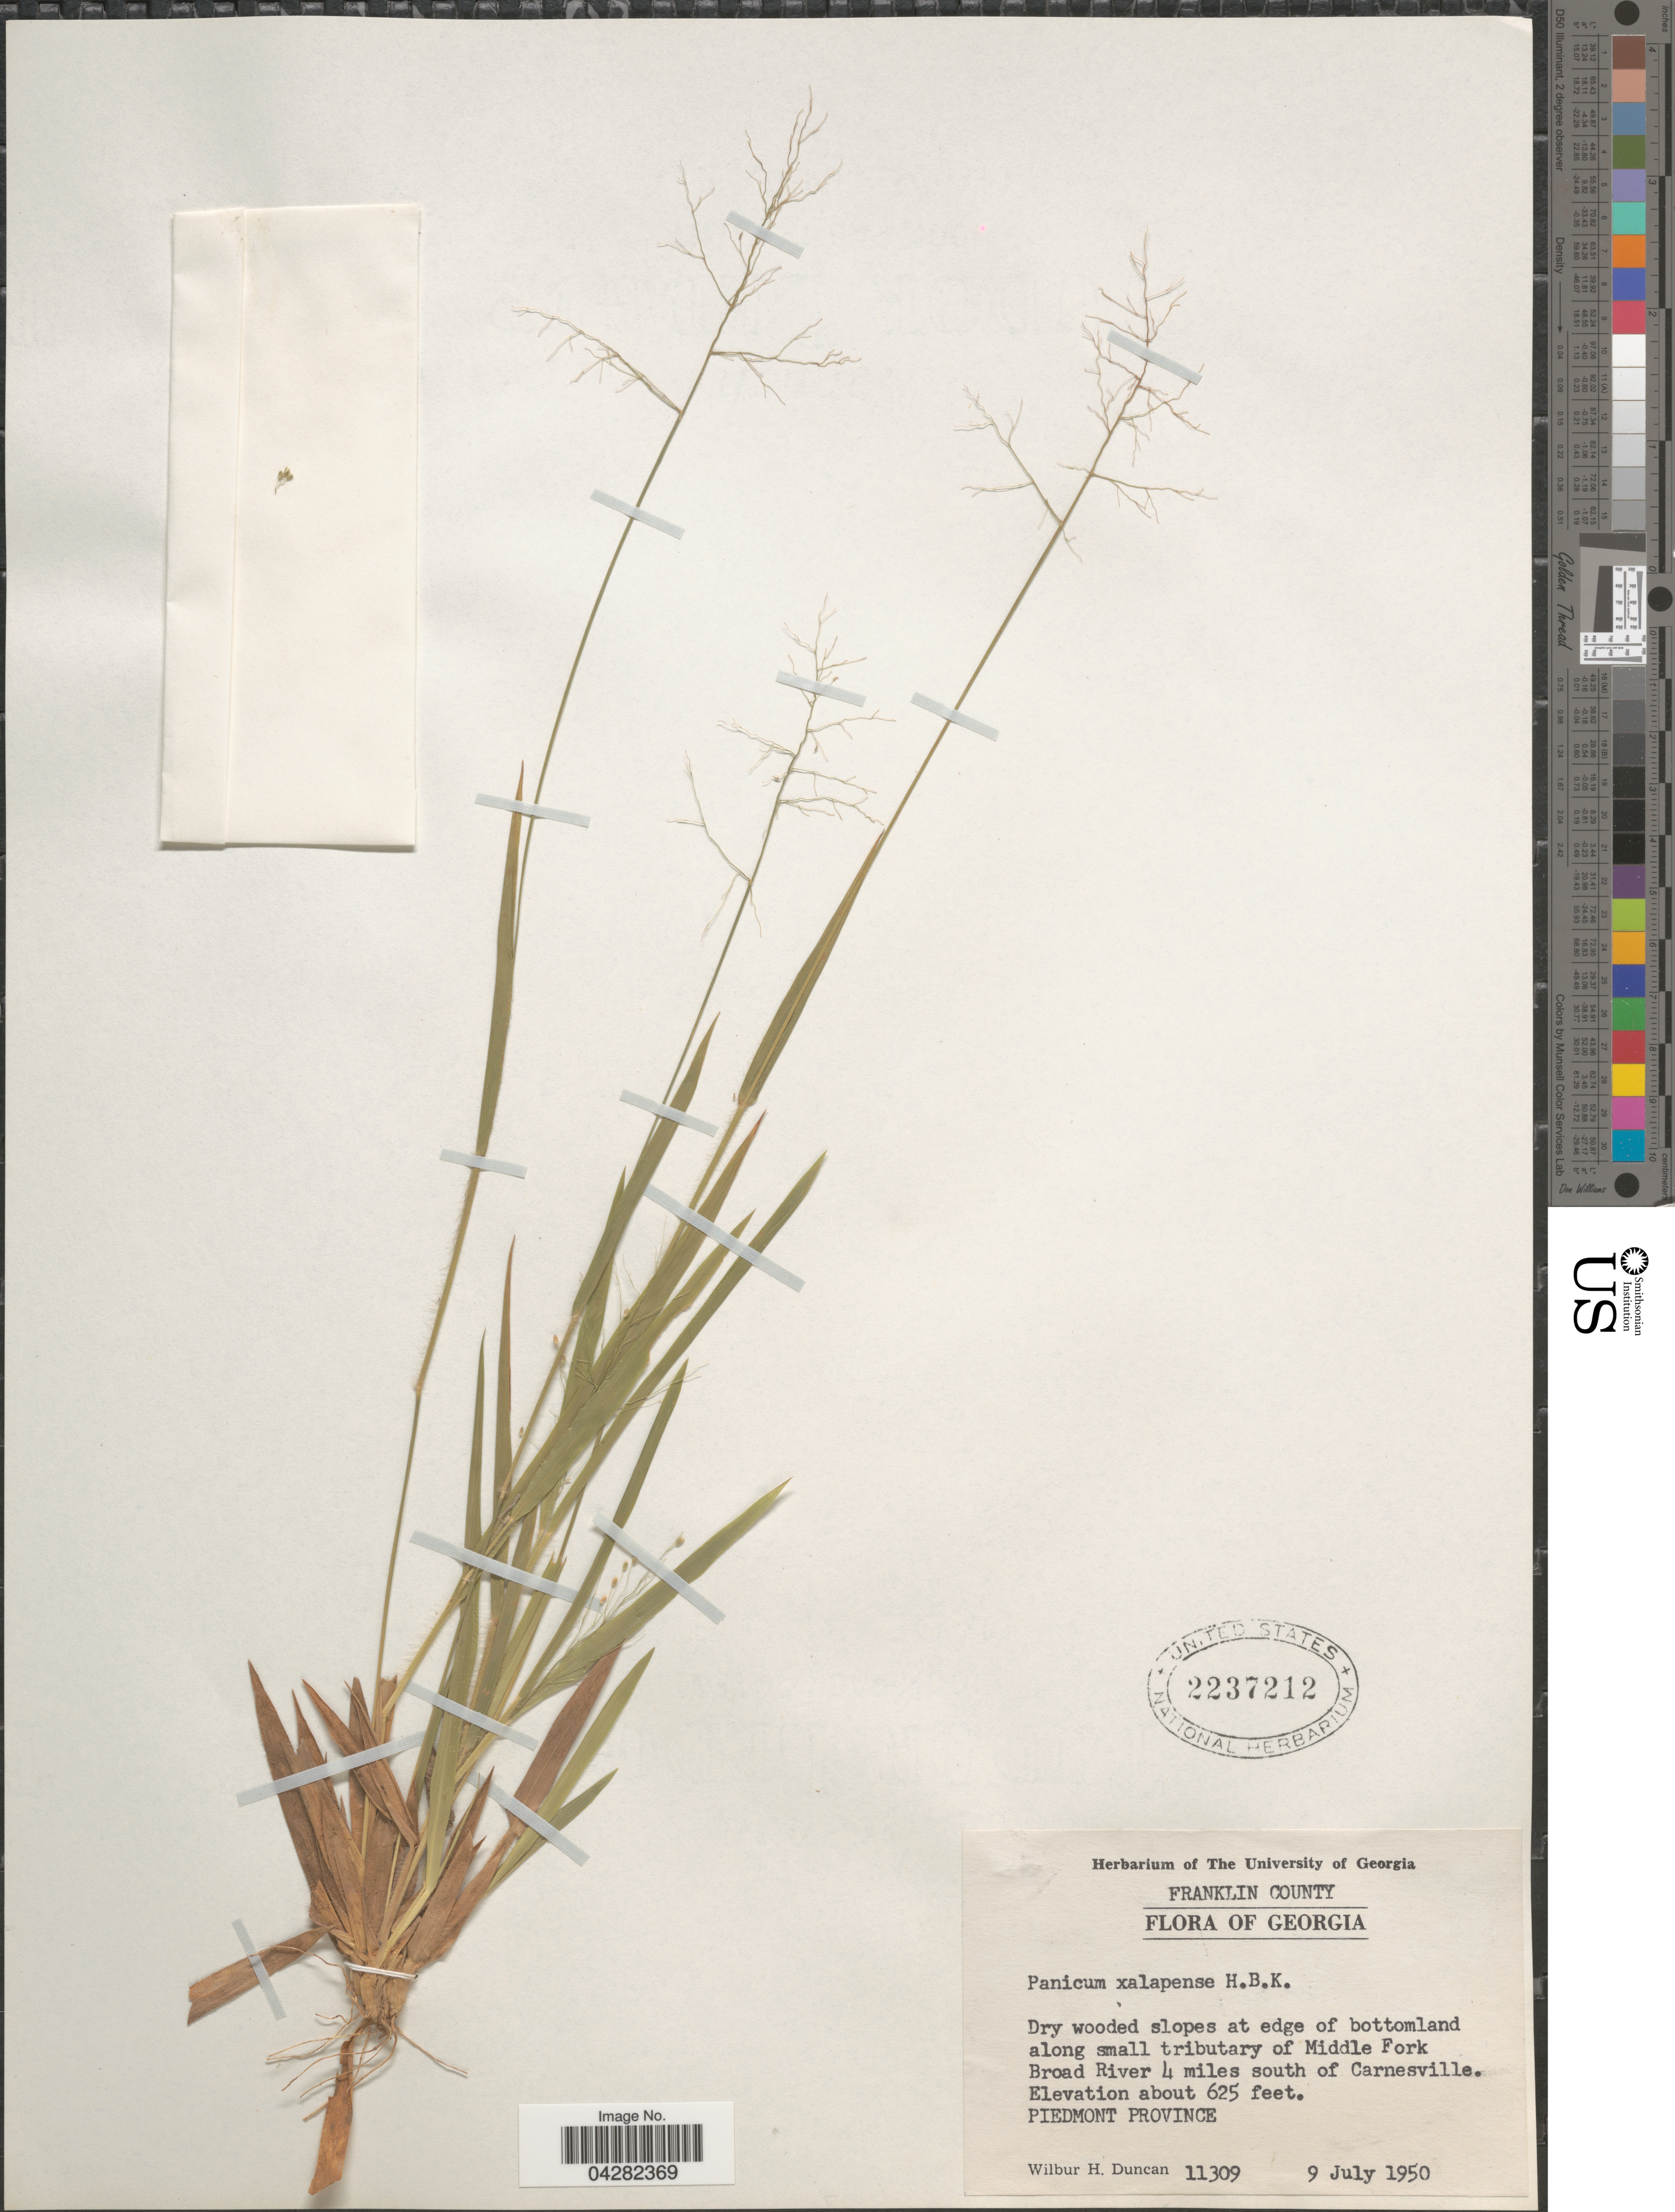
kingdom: Plantae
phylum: Tracheophyta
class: Liliopsida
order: Poales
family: Poaceae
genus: Dichanthelium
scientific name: Dichanthelium laxiflorum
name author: (Lam.) Gould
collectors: W. H. Duncan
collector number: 11309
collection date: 1950-07-09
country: United States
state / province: Georgia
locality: Franklin County. Dry wooded slopes at edge of bottomland along small tributary of Middle Fork Broad River 4 miles south of Carnesville. Piedmont Province.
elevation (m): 190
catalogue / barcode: US 2237212